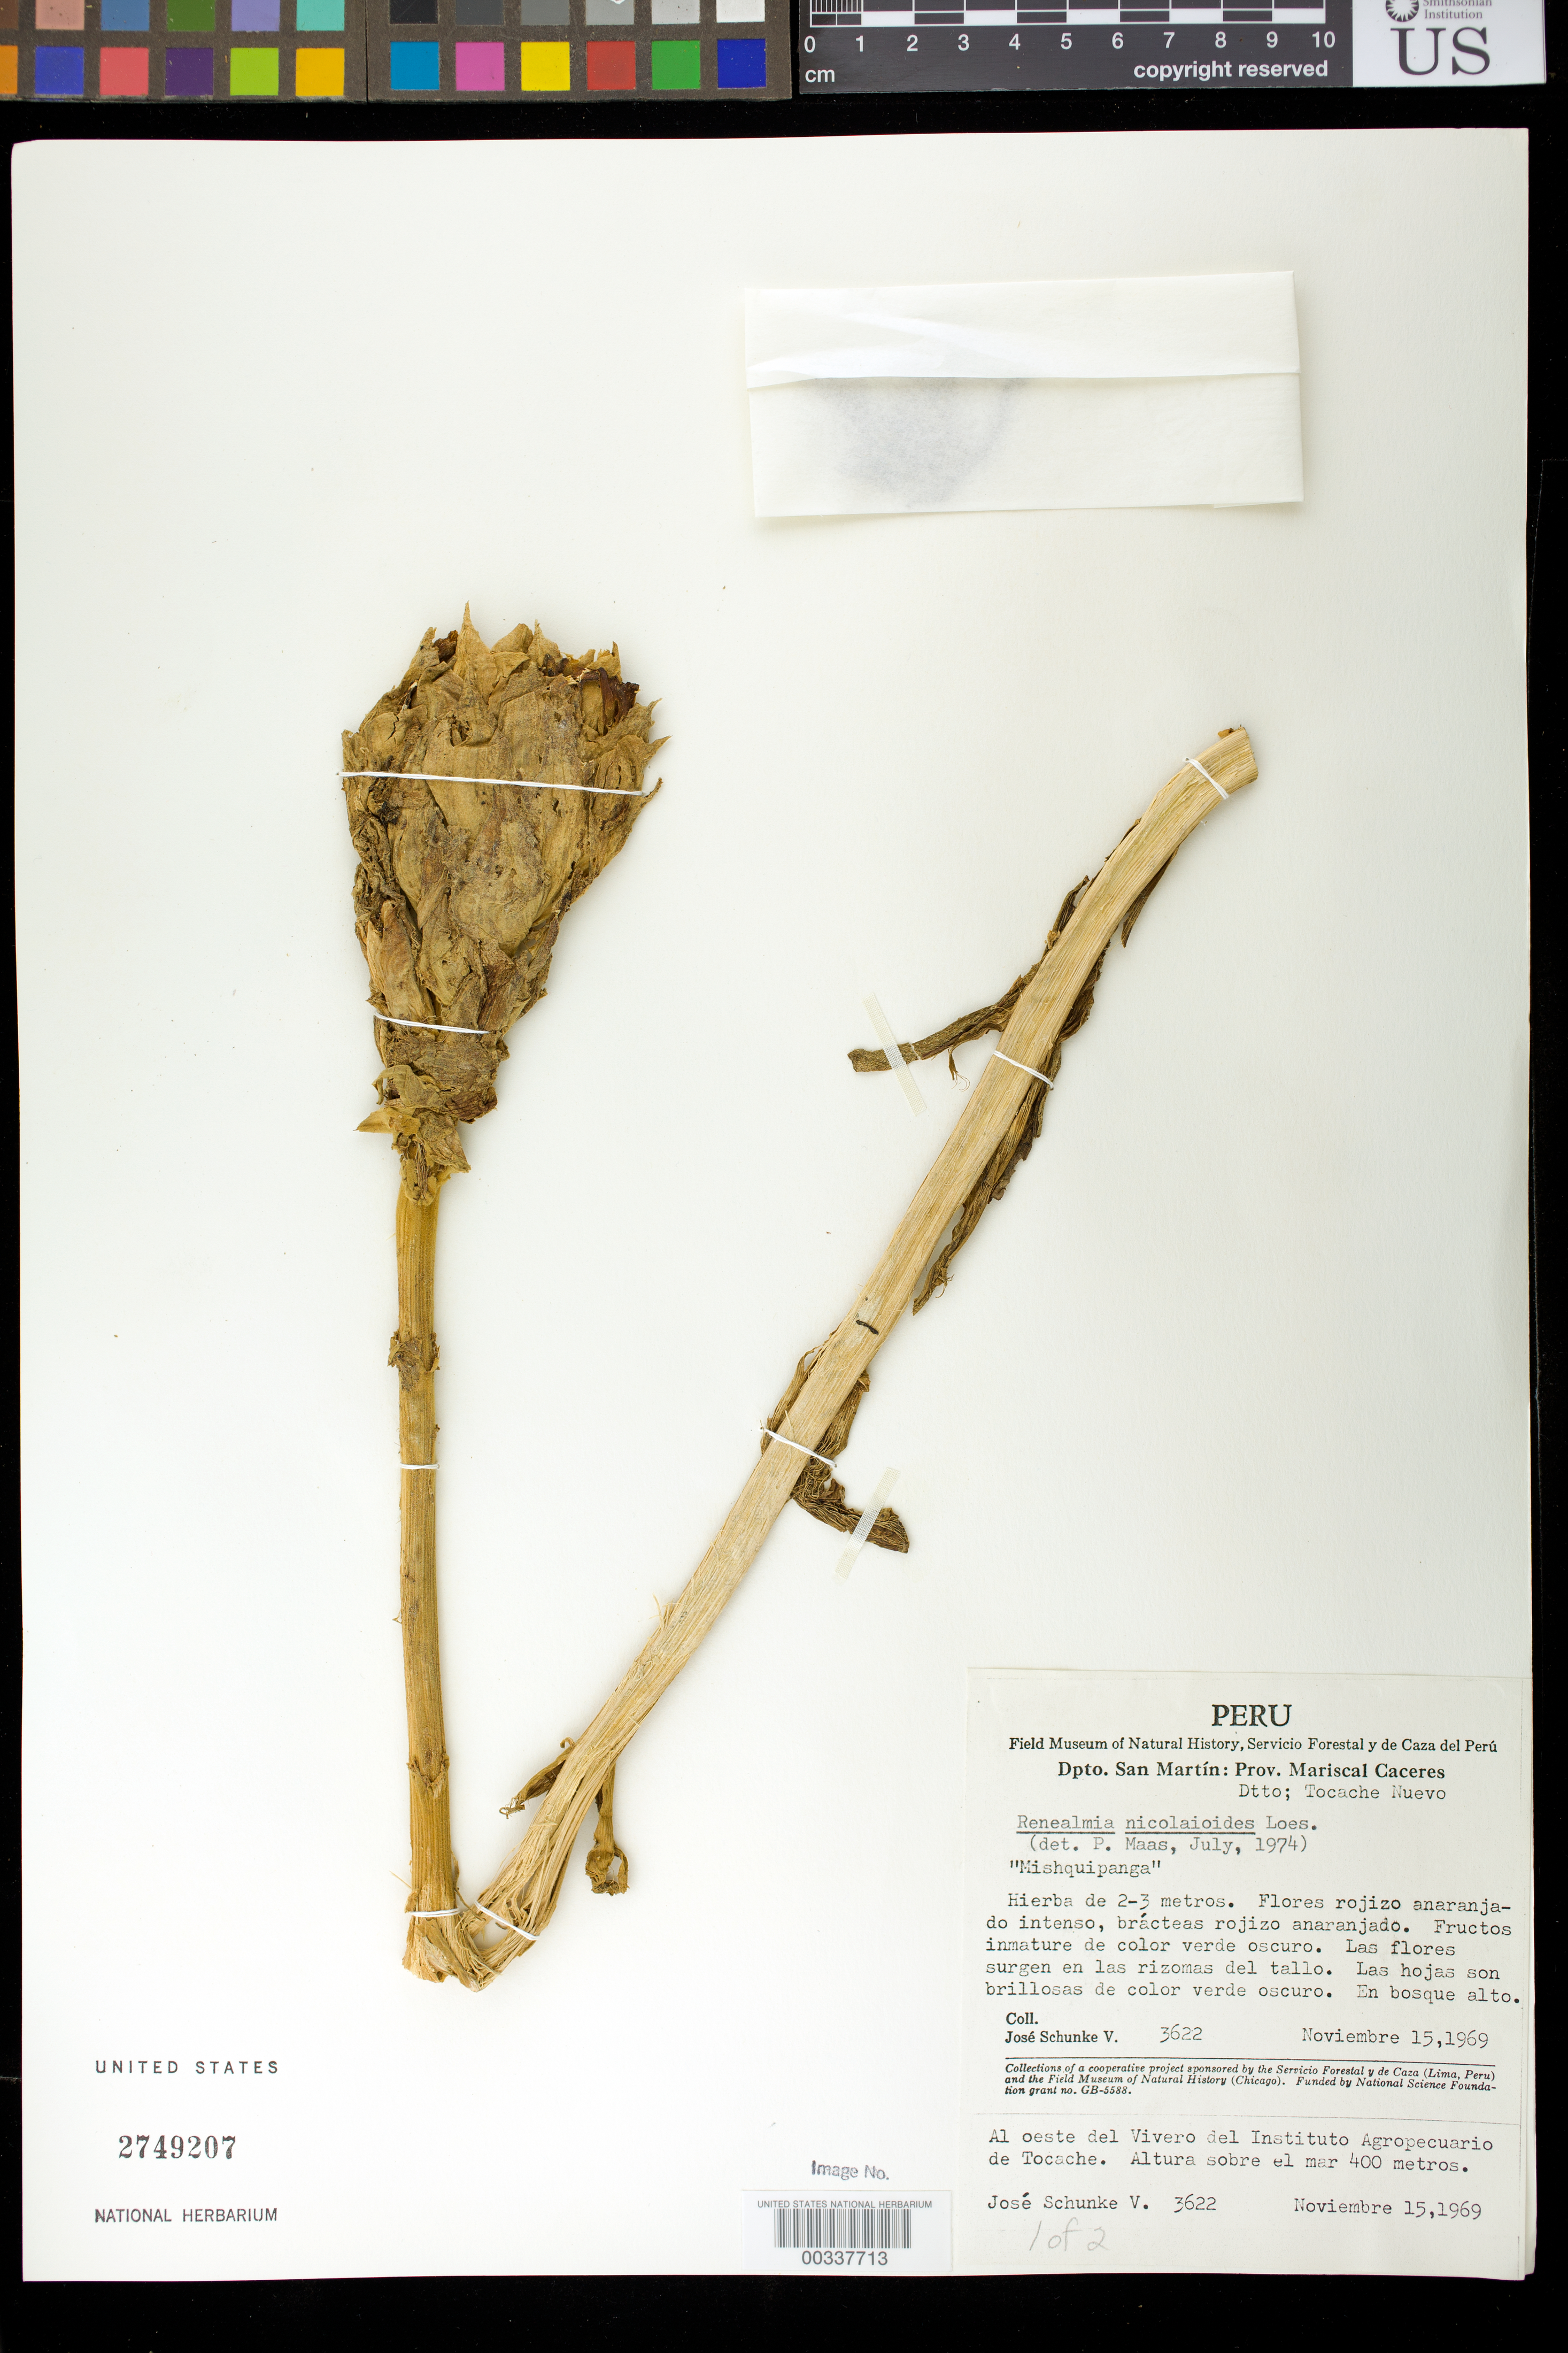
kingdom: Plantae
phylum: Tracheophyta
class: Liliopsida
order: Zingiberales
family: Zingiberaceae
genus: Renealmia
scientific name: Renealmia nicolaioides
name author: Loes.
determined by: Maas, Paul J. M.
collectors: J. Schunke Vigo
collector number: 3622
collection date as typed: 15 Nov 1969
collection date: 1969-11-15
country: Peru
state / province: San Martín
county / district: Mariscal Cáceres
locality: Dtto tocache nuevo, al oeste del vivero del instituto agropecuario de tocache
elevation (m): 400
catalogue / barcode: US 2749207